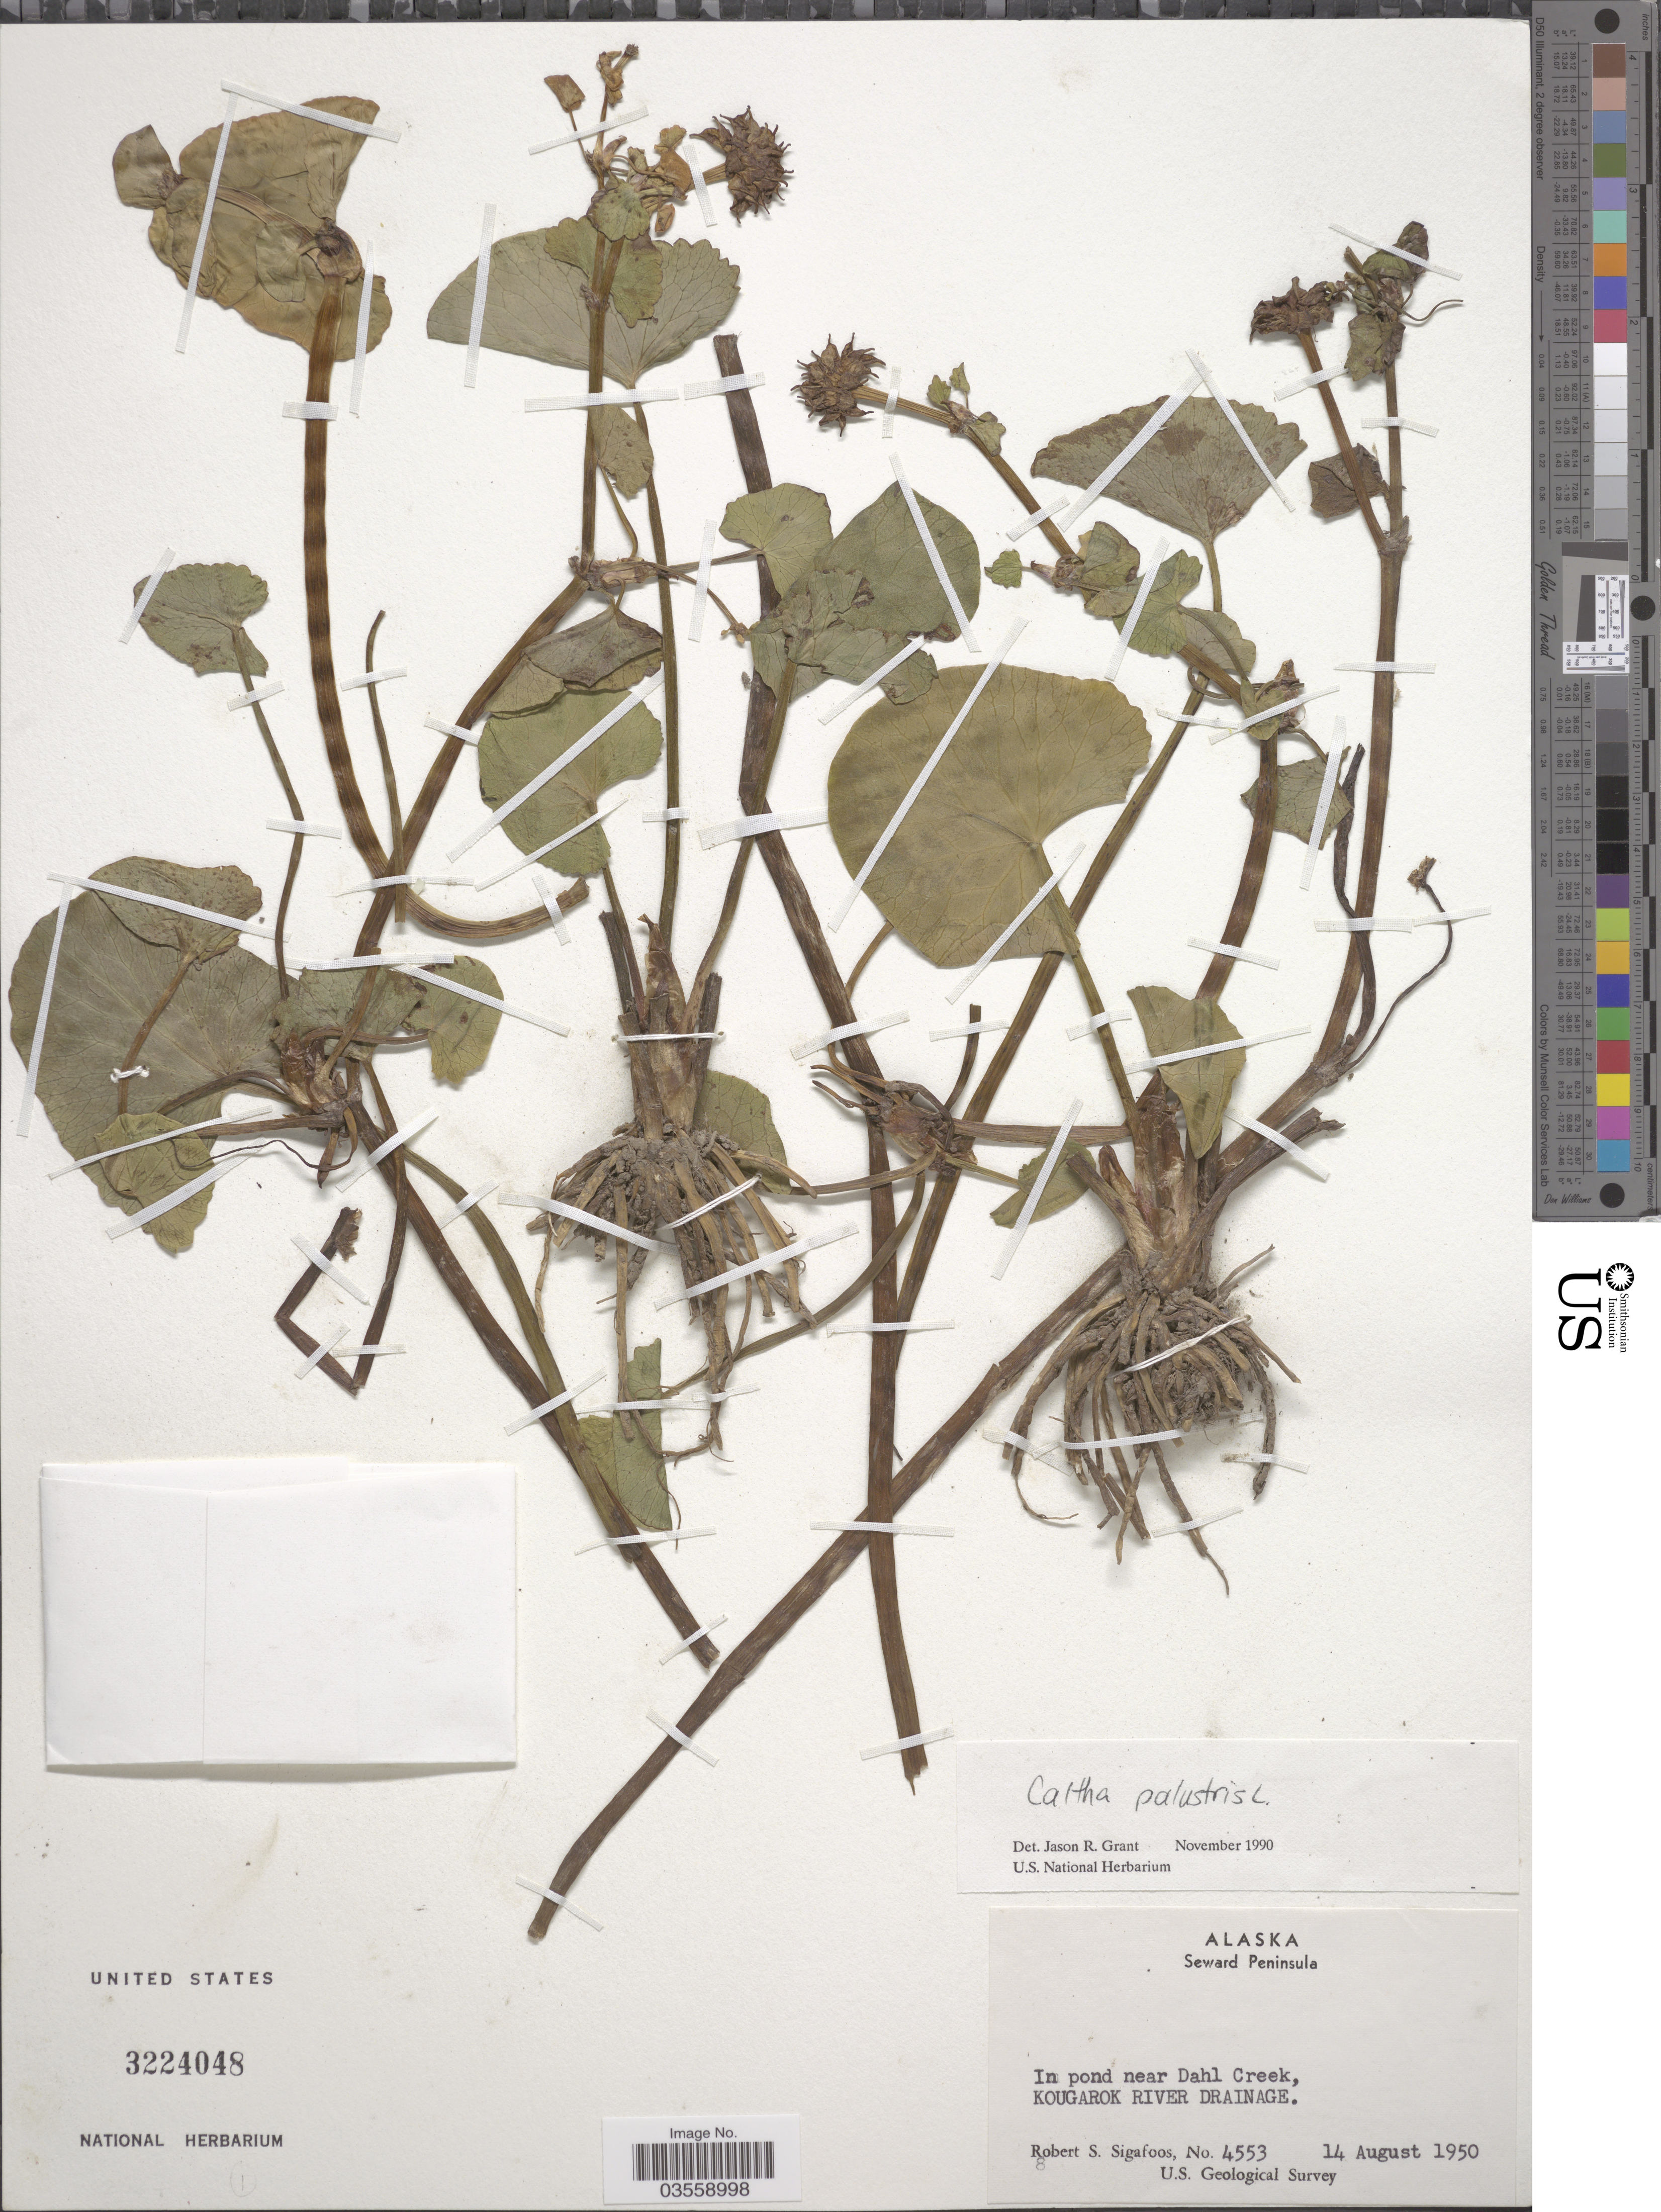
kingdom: Plantae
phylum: Tracheophyta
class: Magnoliopsida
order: Ranunculales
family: Ranunculaceae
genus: Caltha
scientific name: Caltha palustris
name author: L.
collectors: R. Sigafoos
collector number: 4553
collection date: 1950-08-14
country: United States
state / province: Alaska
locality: Seward Peninsula. In pond near Dahl Creek, Kougarok River Drainage.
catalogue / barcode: US 3224048